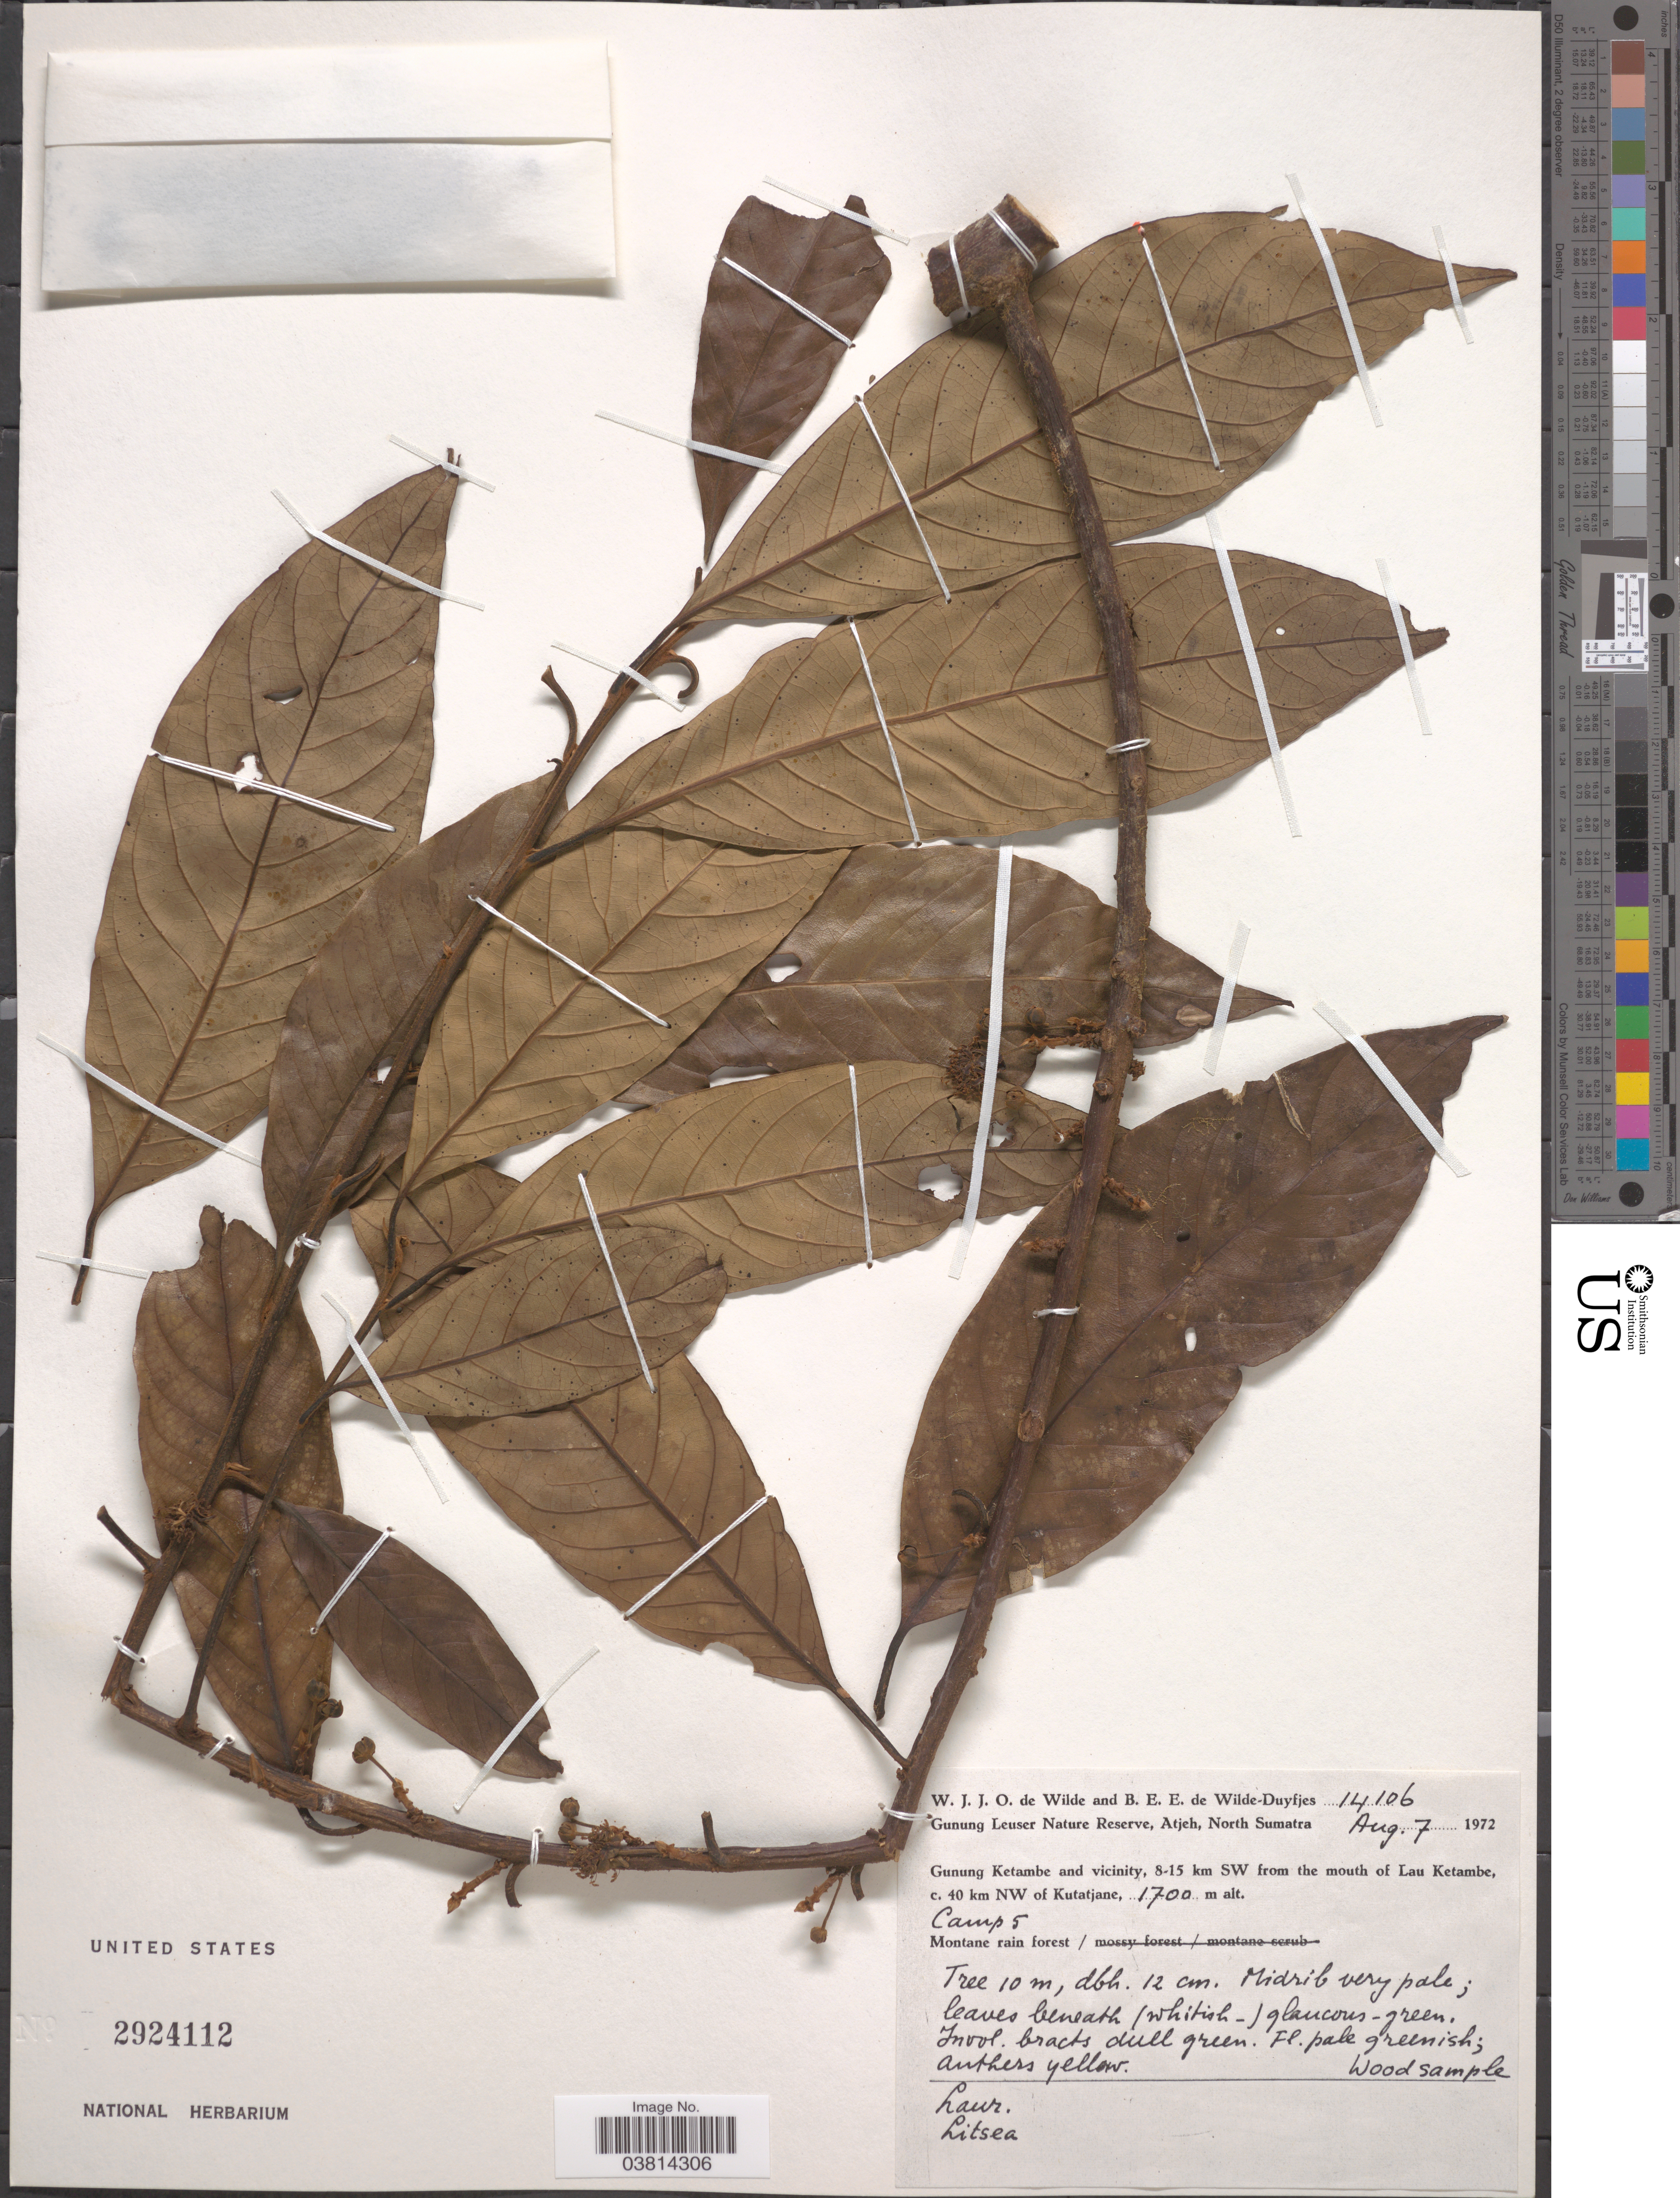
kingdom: Plantae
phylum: Tracheophyta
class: Magnoliopsida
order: Laurales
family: Lauraceae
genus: Litsea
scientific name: Litsea sp.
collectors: W. J. de Wilde & B. E. de Wilde-Duyfjes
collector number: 14106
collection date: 1972-08-07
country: Indonesia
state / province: Sumatra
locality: Gunung Leuser Nature Reserve, Atjeh, North Sumatra. Gunung Ketambe and vicinity, 8-15 km SW from the mouth of Lau Ketambe, c. 40 km NW of Kutatjane. Camp 5.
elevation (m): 1700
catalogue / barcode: US 2924112